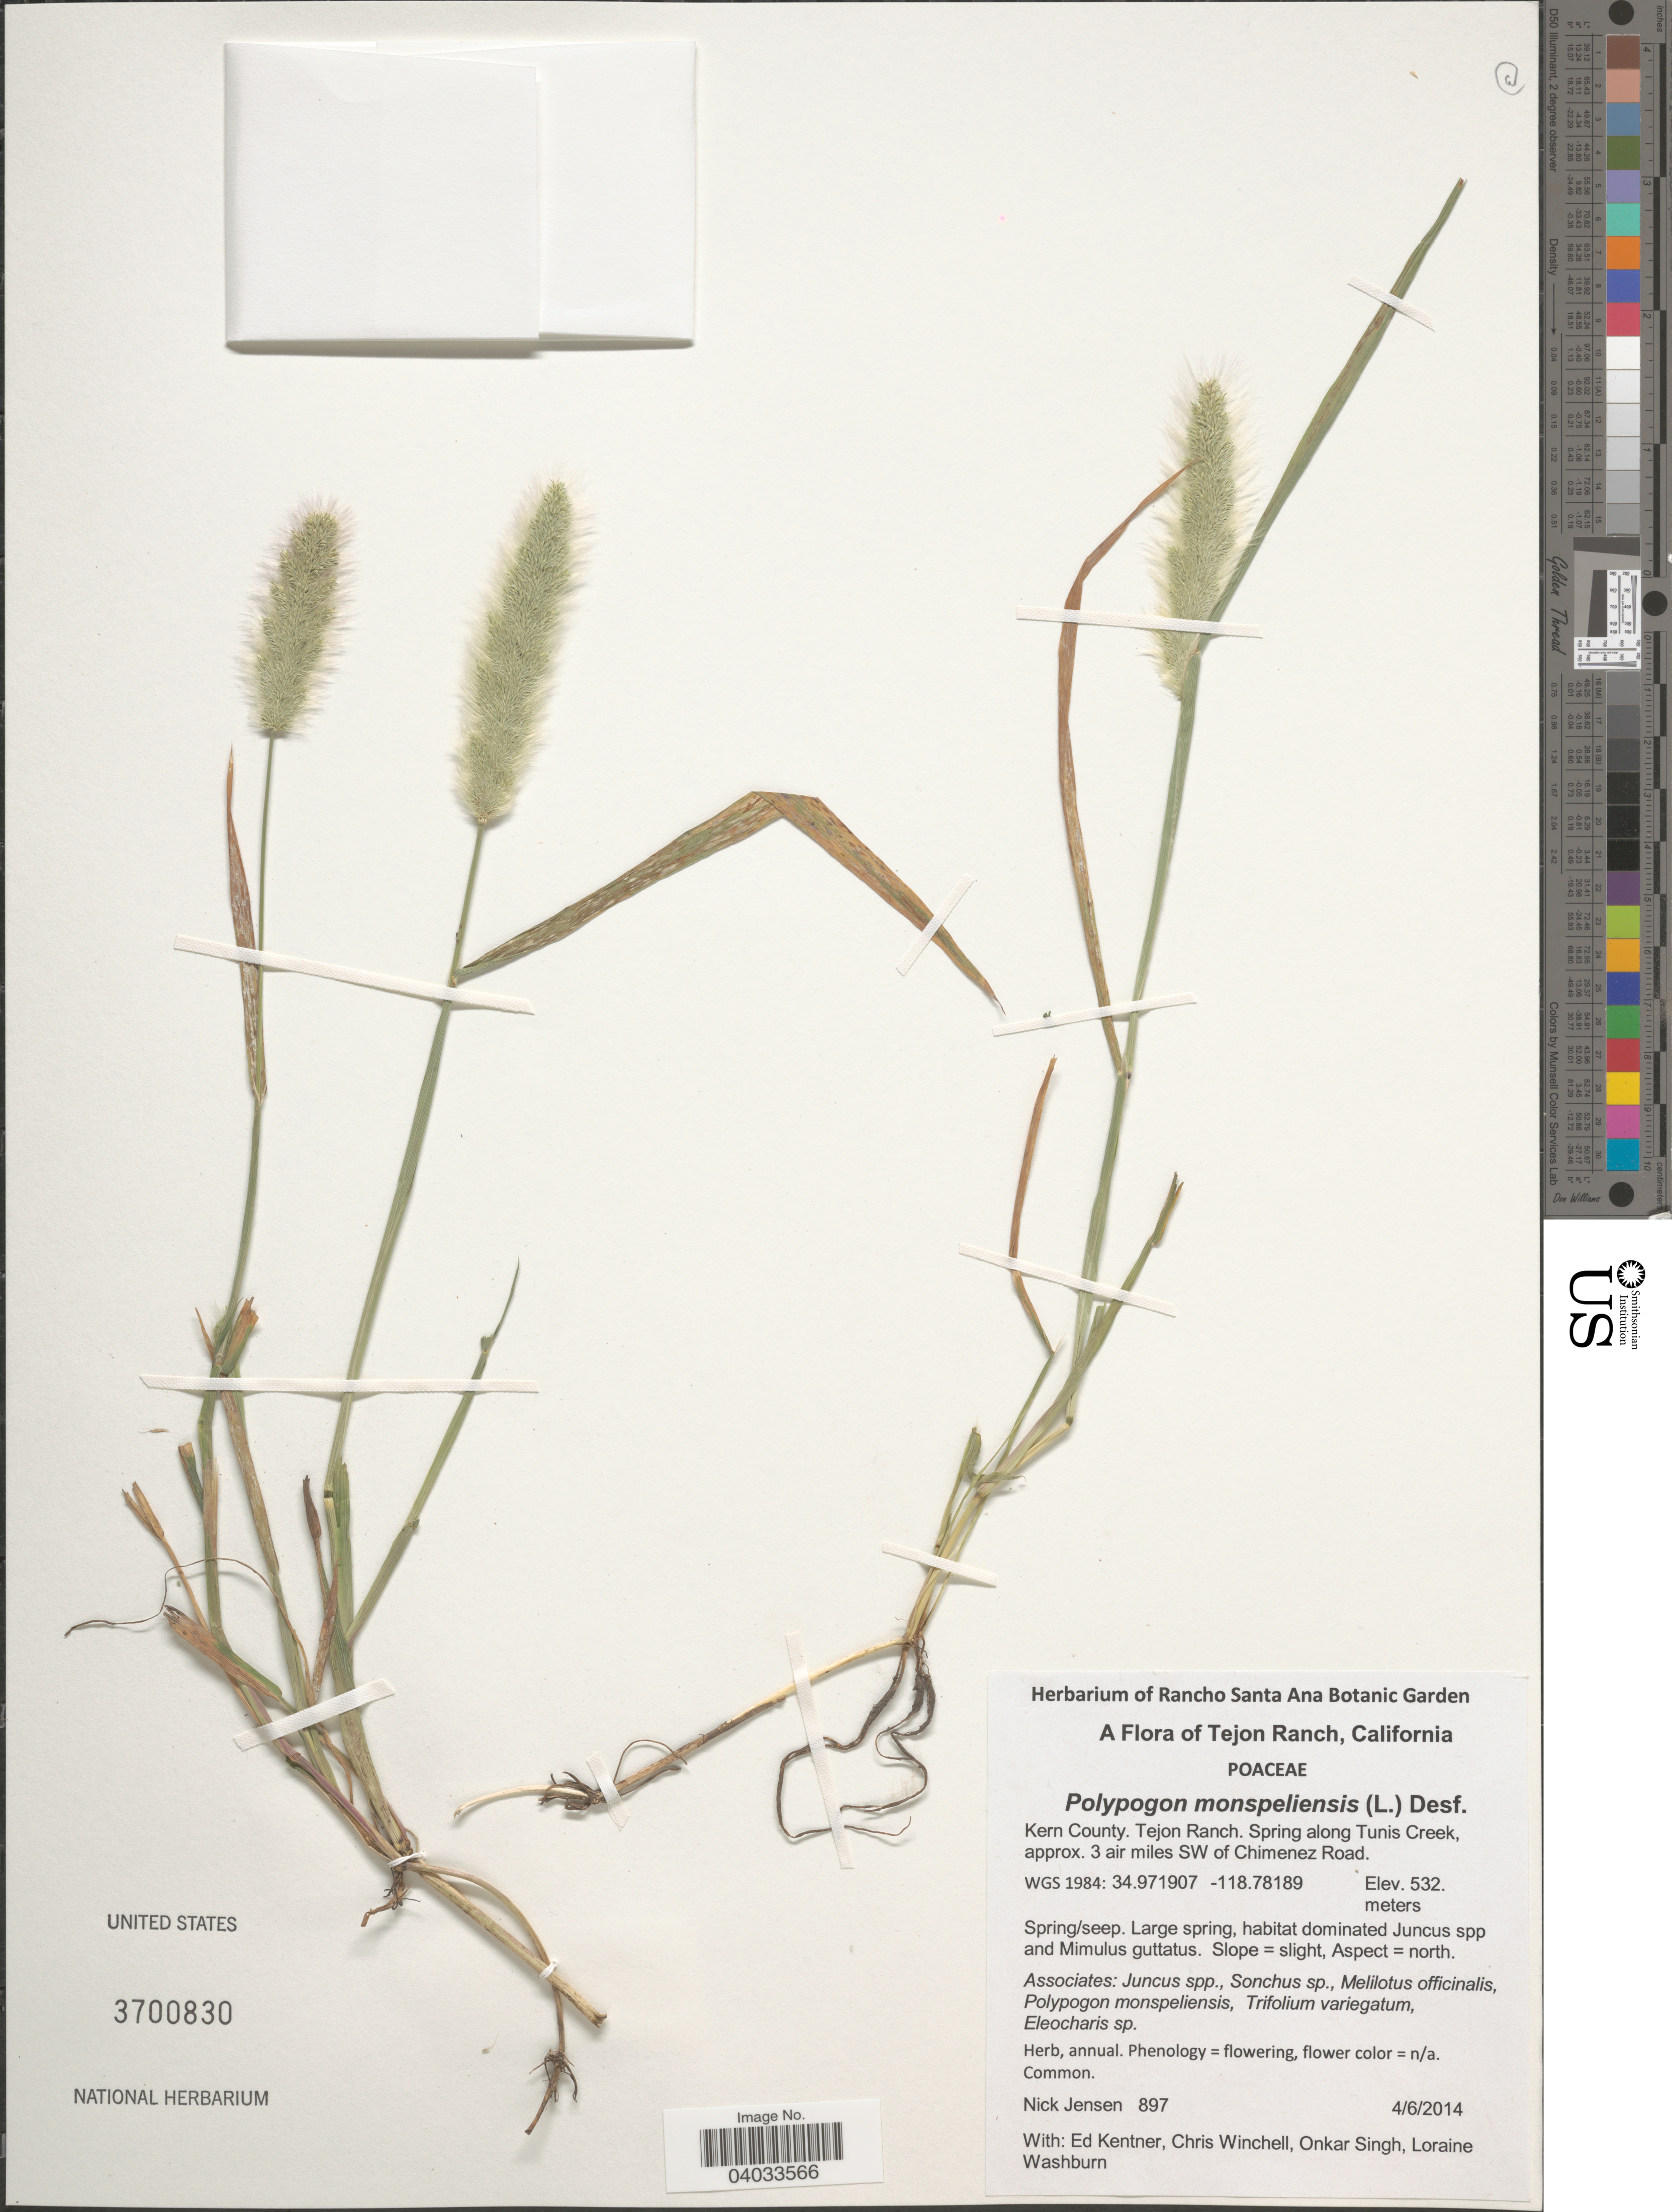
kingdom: Plantae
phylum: Tracheophyta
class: Liliopsida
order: Poales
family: Poaceae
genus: Polypogon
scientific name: Polypogon monspeliensis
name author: (L.) Desf.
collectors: N. Jensen, E. Kentner, C. Winchell, O. Singh & L. Washburn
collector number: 897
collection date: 2014-04-06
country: United States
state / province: California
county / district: Kern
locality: Tejon Ranch. Kern County. Tejon Ranch. Spring along Tunis Creek, approx. 3 air miles SW of Chimenez Road. WGS 1984: 34.971907 -118.78189.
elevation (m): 532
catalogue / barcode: US 3700830